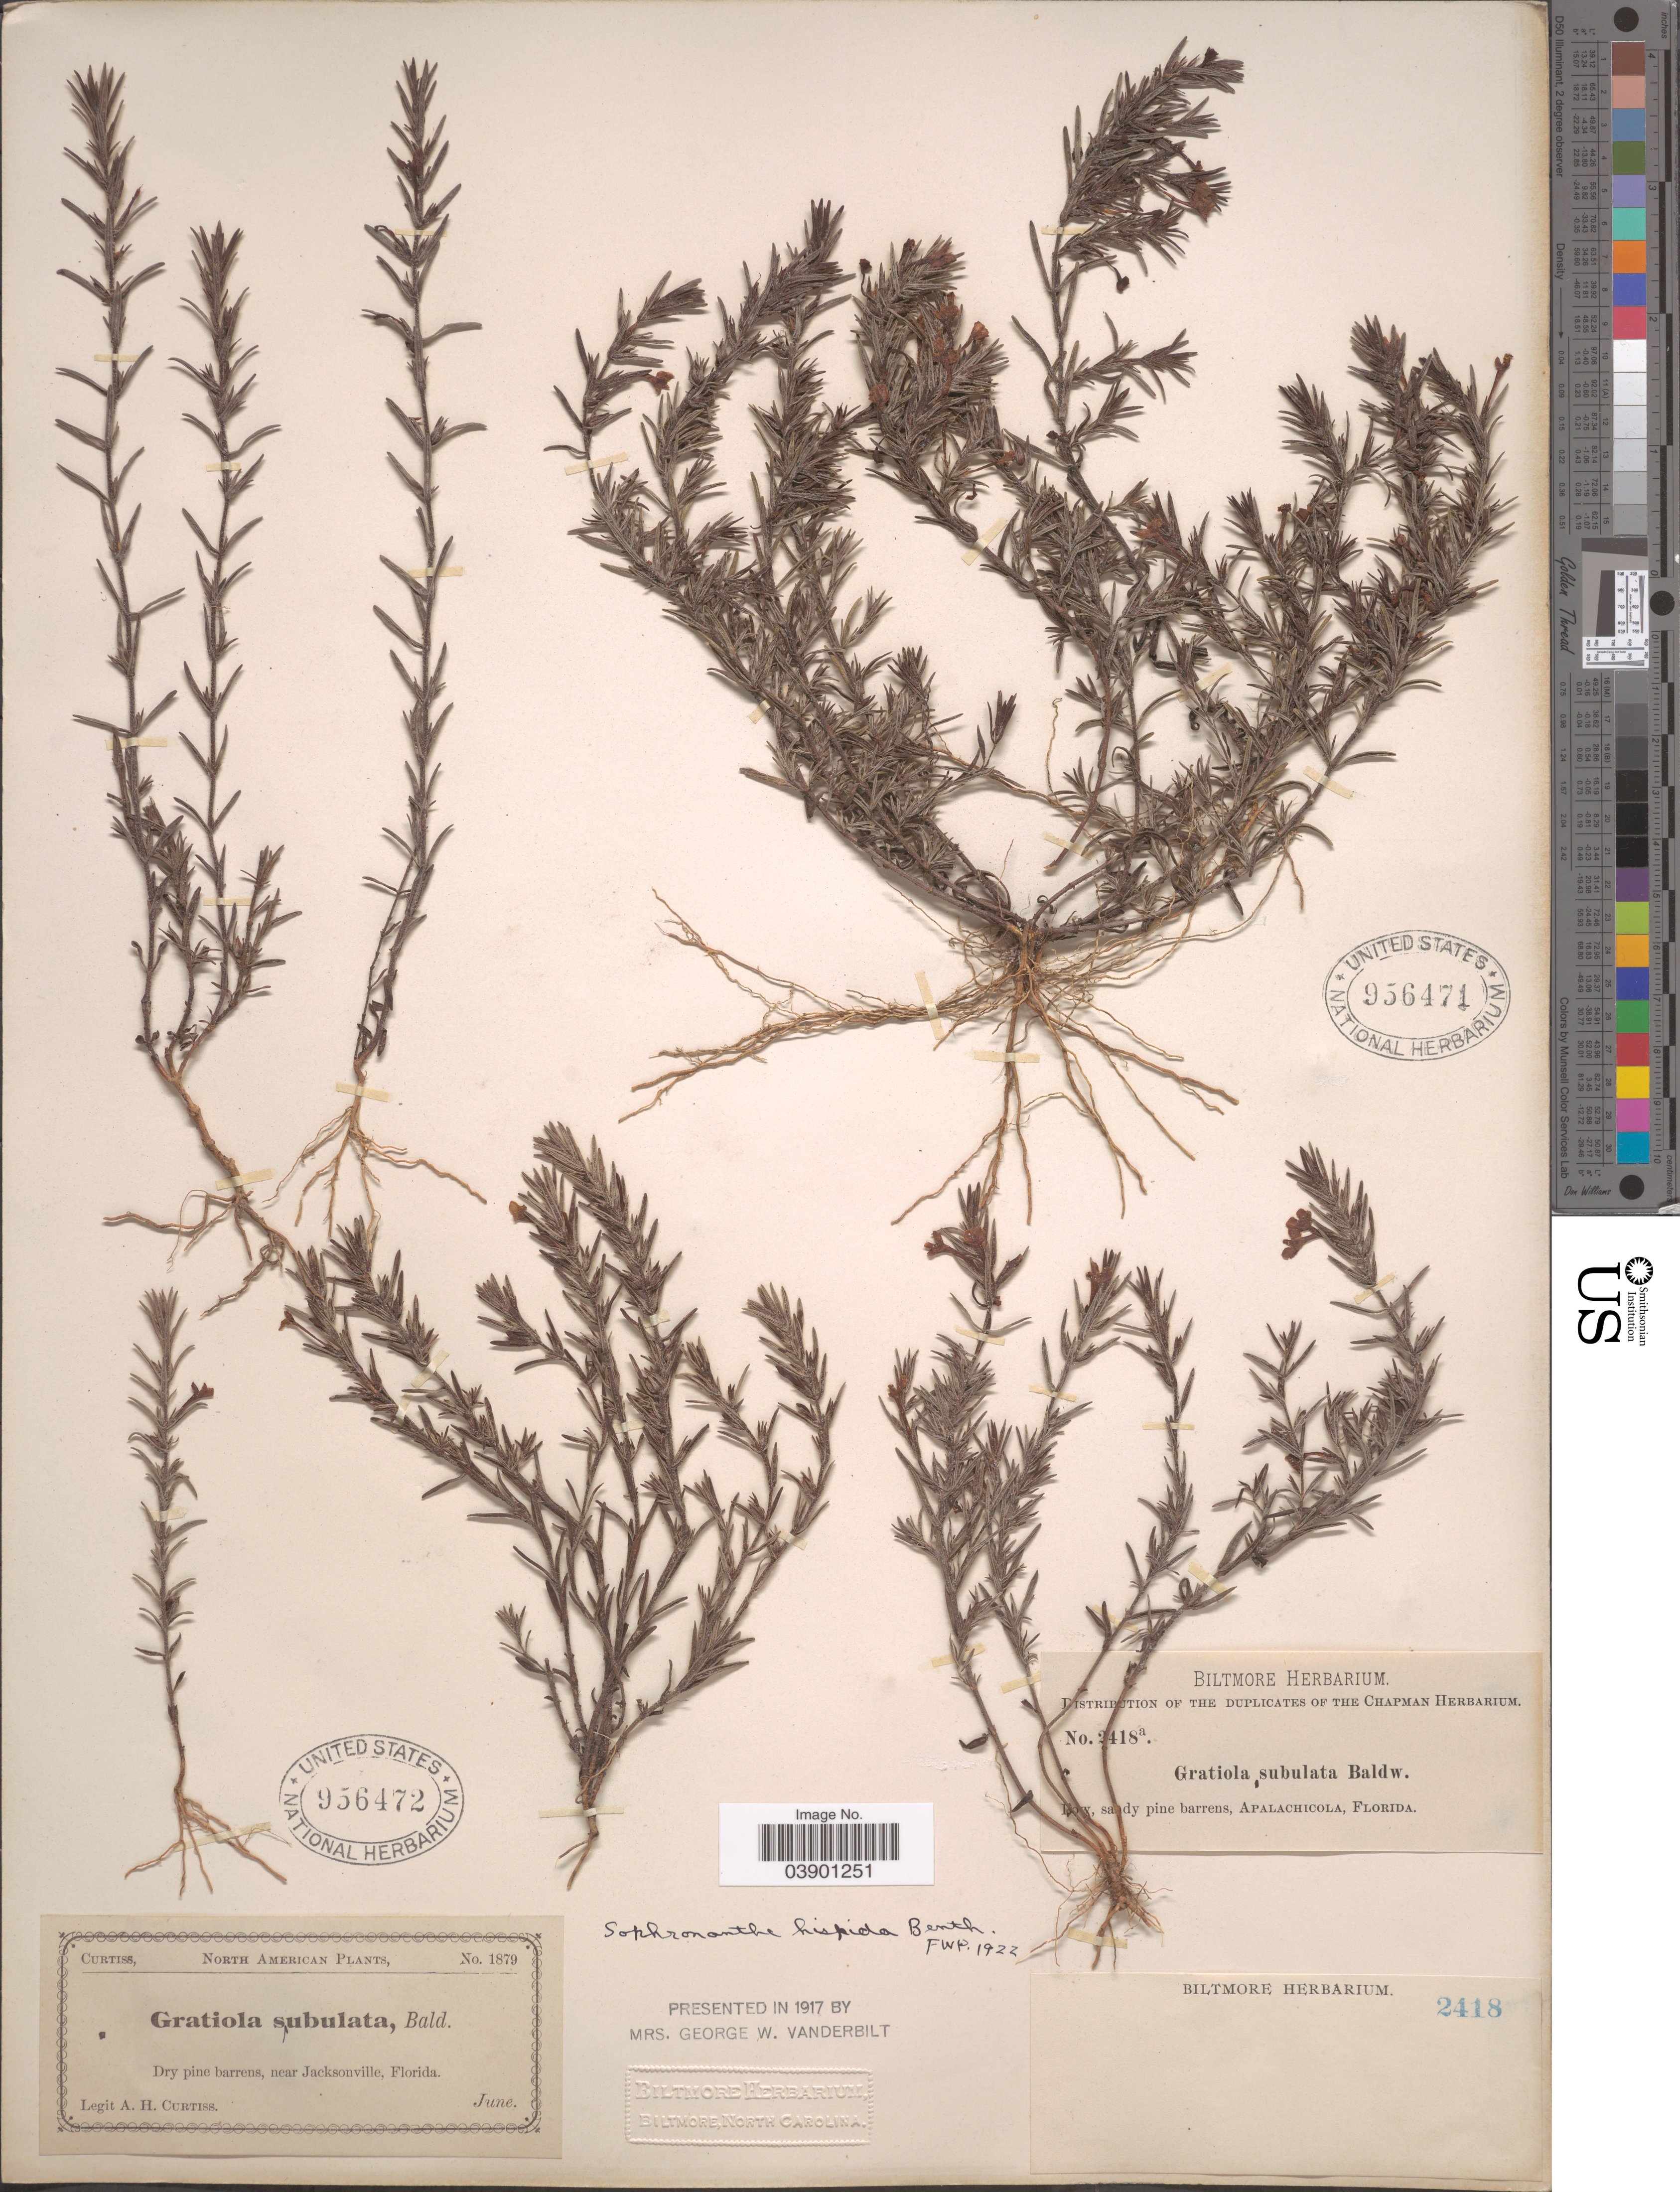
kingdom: Plantae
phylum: Tracheophyta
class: Magnoliopsida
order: Lamiales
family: Plantaginaceae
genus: Sophronanthe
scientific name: Sophronanthe hispida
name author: Benth. ex Lindl.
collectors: ex herb. Biltmore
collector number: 2418a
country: United States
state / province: Florida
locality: Apalachicola.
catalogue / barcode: US 956471-2